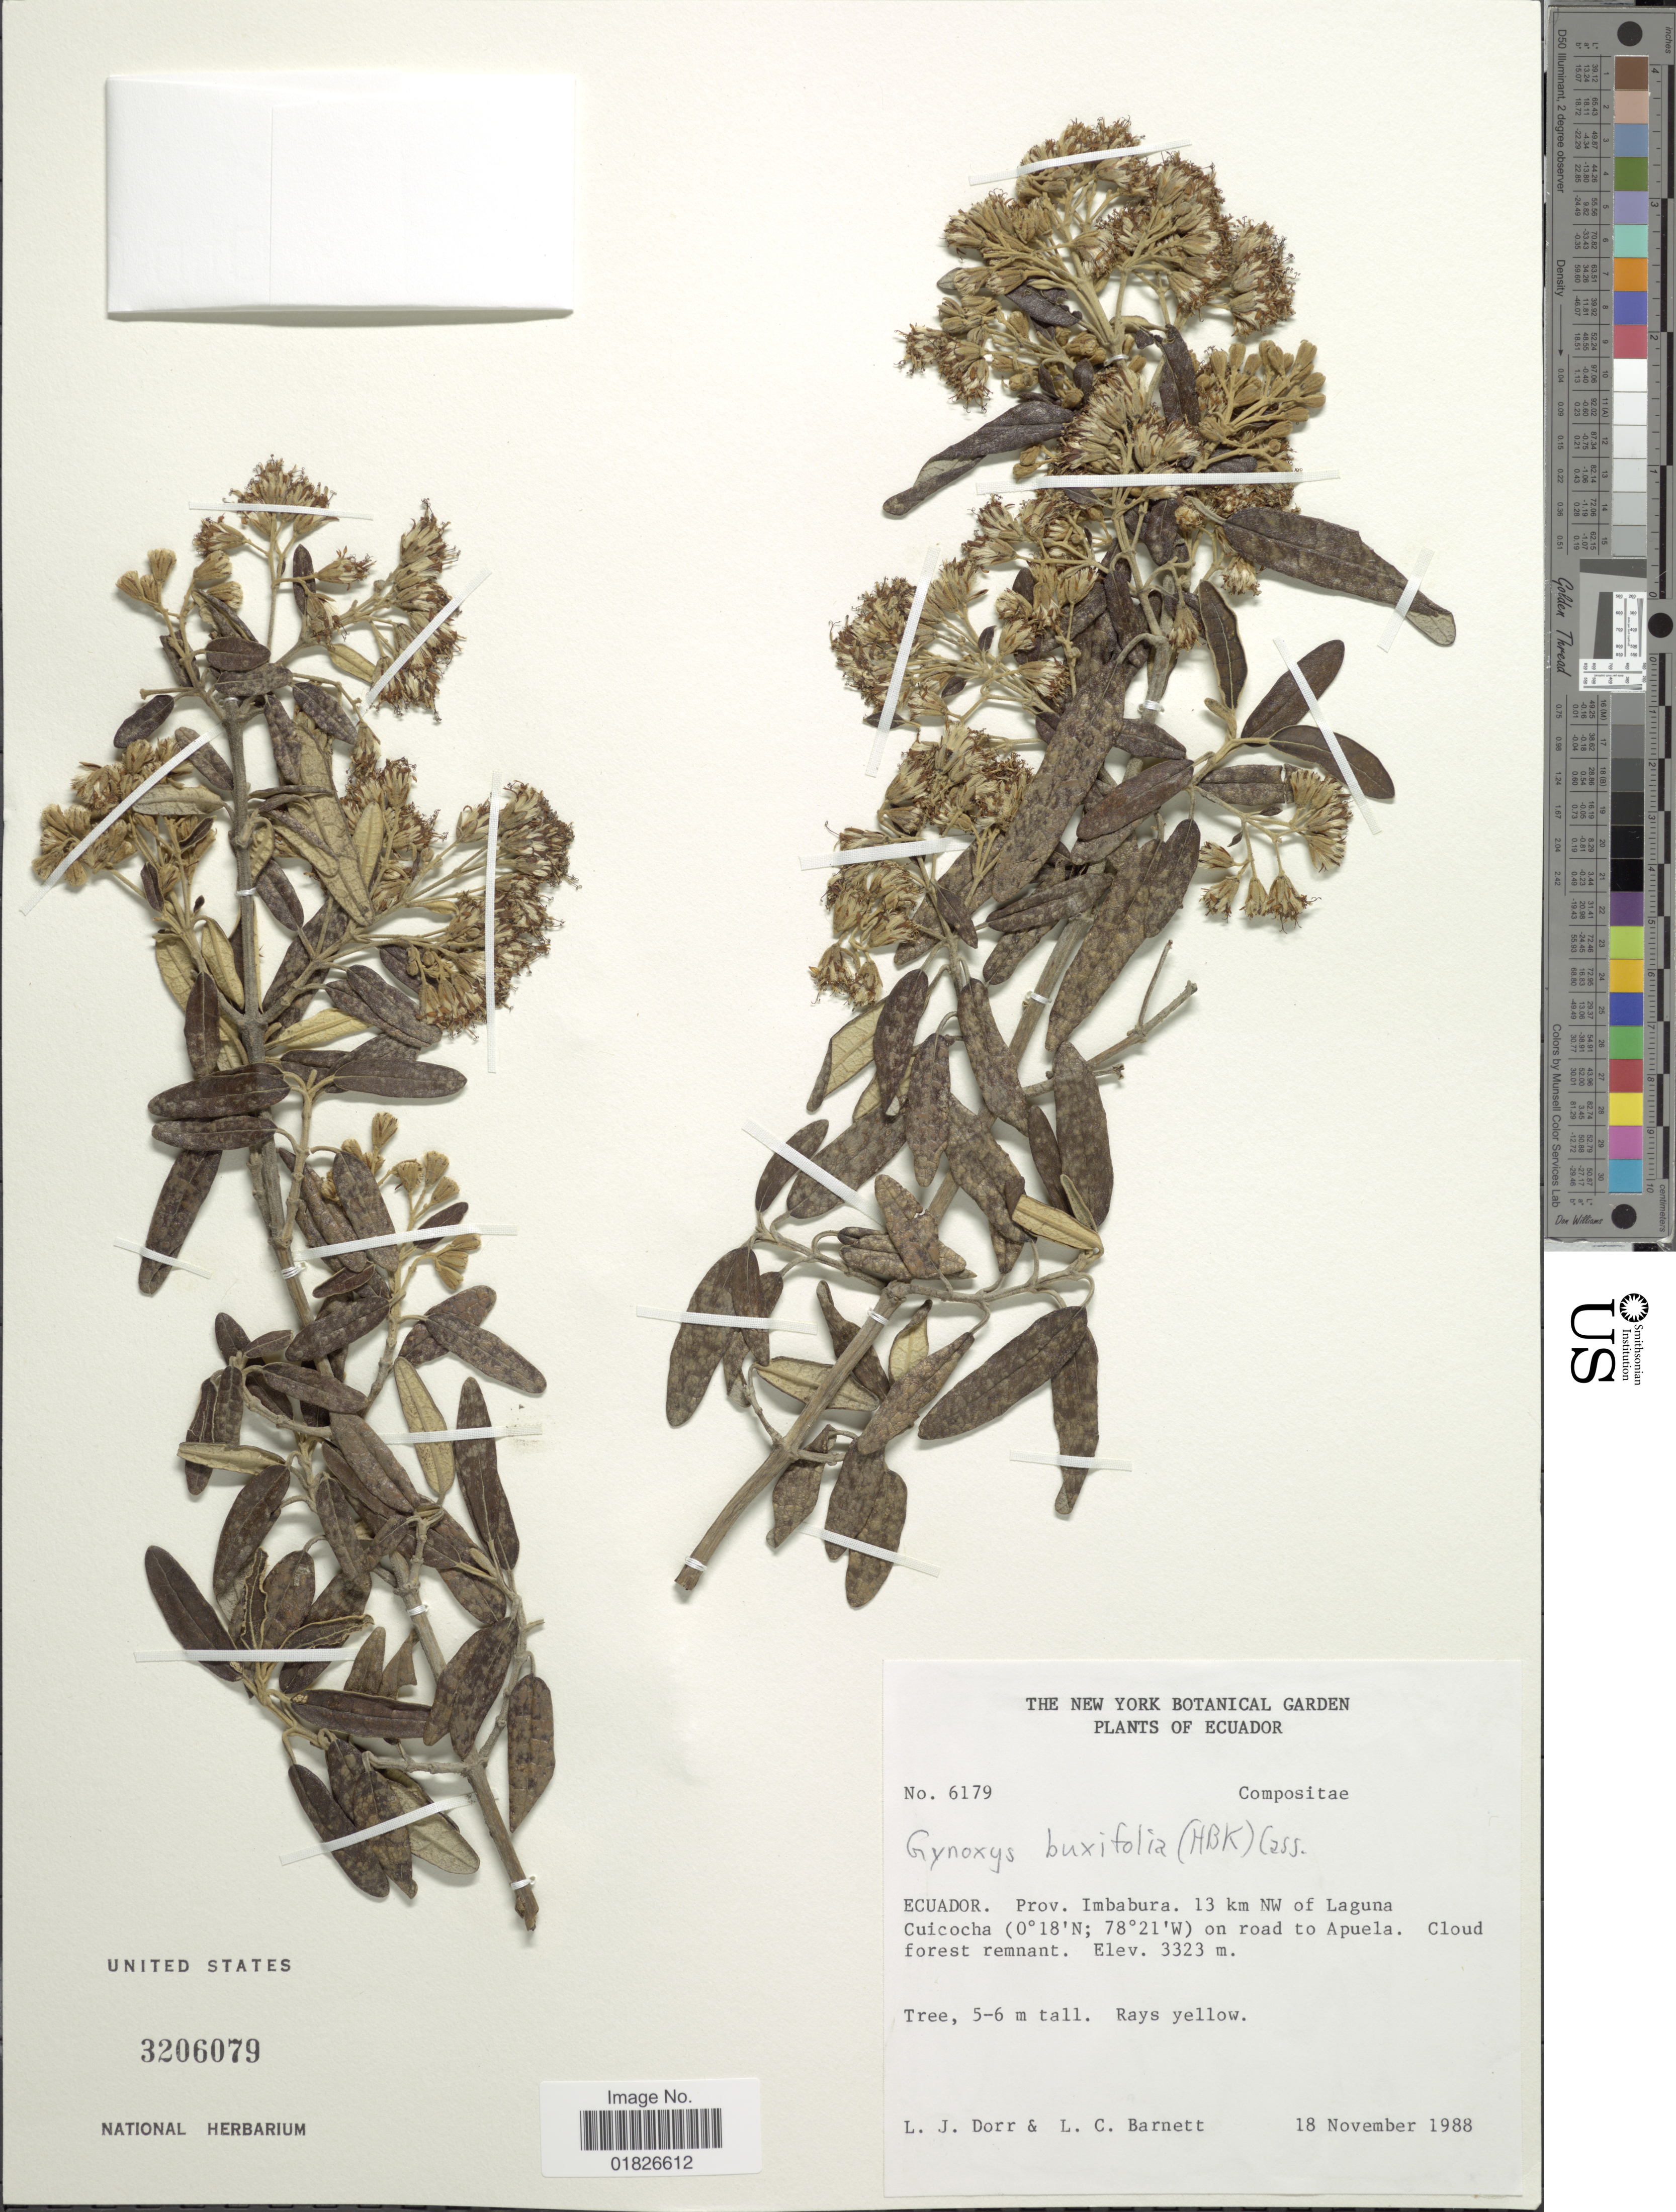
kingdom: Plantae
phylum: Tracheophyta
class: Magnoliopsida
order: Asterales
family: Asteraceae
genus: Gynoxys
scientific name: Gynoxys sodiroi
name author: Hieron.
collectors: L. J. Dorr & L. C. Barnett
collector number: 6179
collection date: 1988-11-18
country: Ecuador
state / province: Imbabura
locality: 13 km NW of Laguna Cuicocha on road to Apuela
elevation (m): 3323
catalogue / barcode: US 3206079